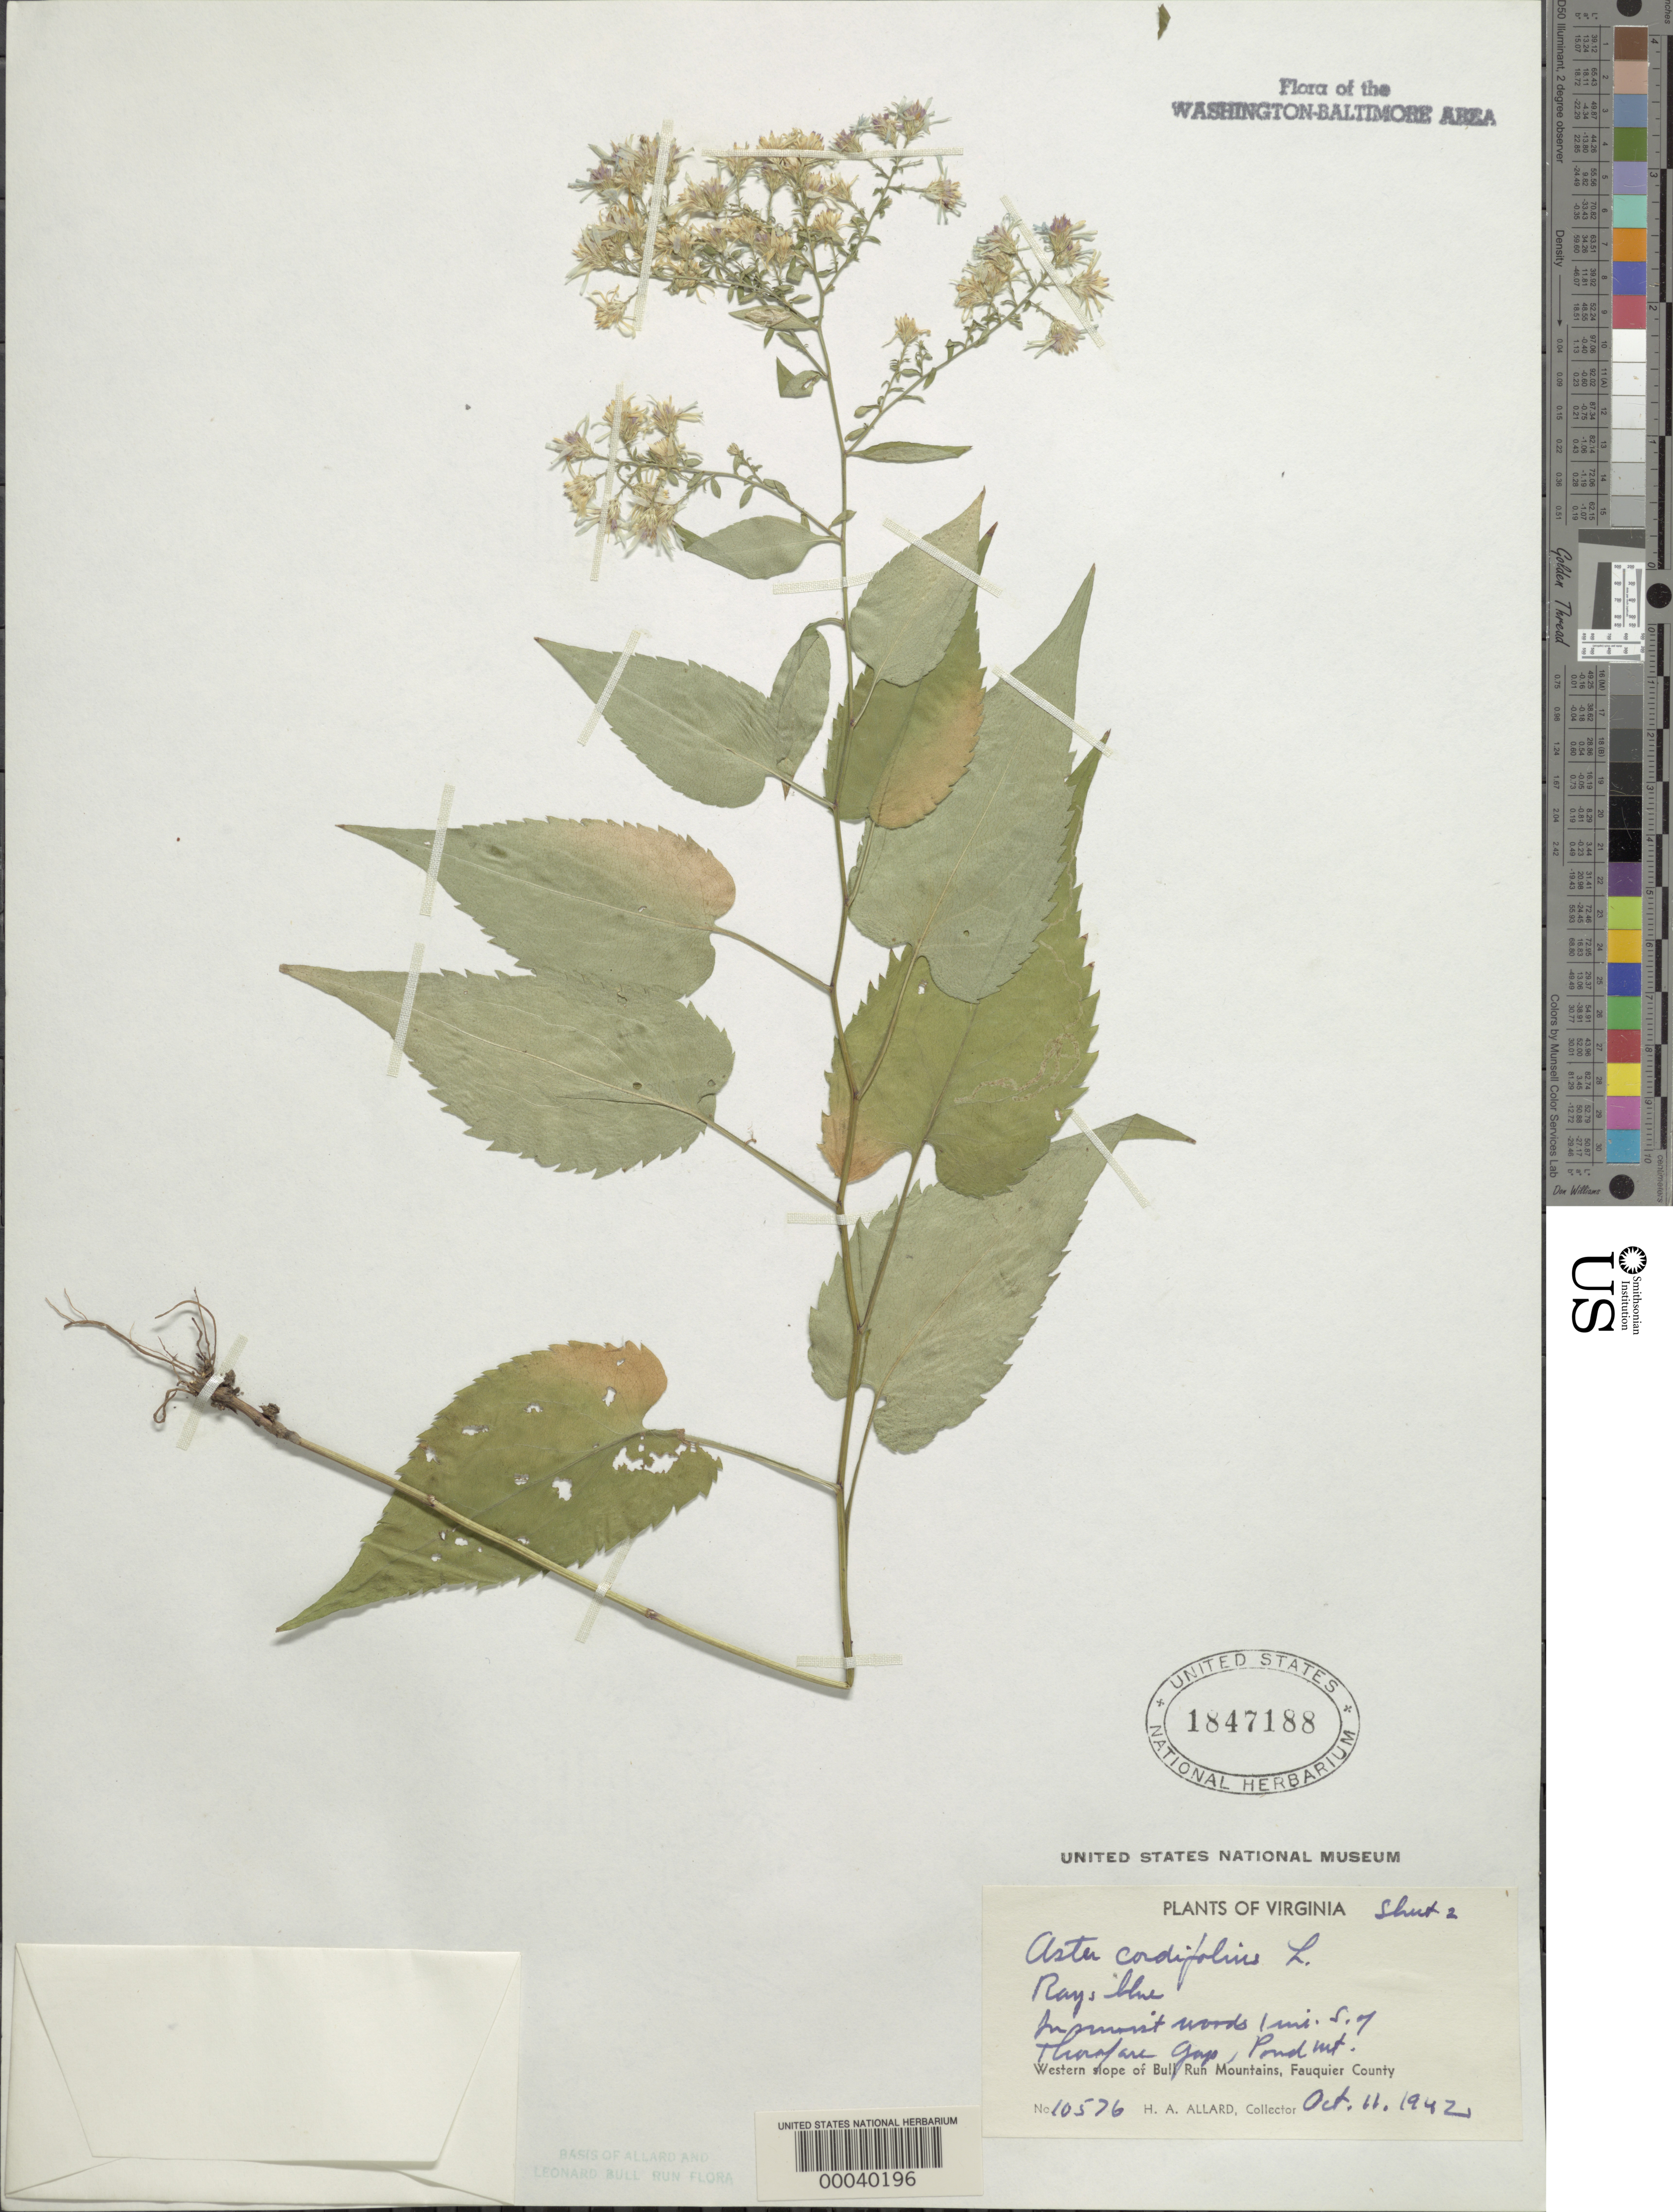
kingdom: Plantae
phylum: Tracheophyta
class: Magnoliopsida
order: Asterales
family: Asteraceae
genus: Symphyotrichum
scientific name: Symphyotrichum cordifolium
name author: (L.) G.L. Nesom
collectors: H. A. Allard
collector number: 10576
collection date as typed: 11 Oct 1942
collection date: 1942-10-11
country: United States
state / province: Virginia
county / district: Fauquier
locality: South of Thorofare Gap Pond Mountains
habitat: Moist woods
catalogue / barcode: US 1847188